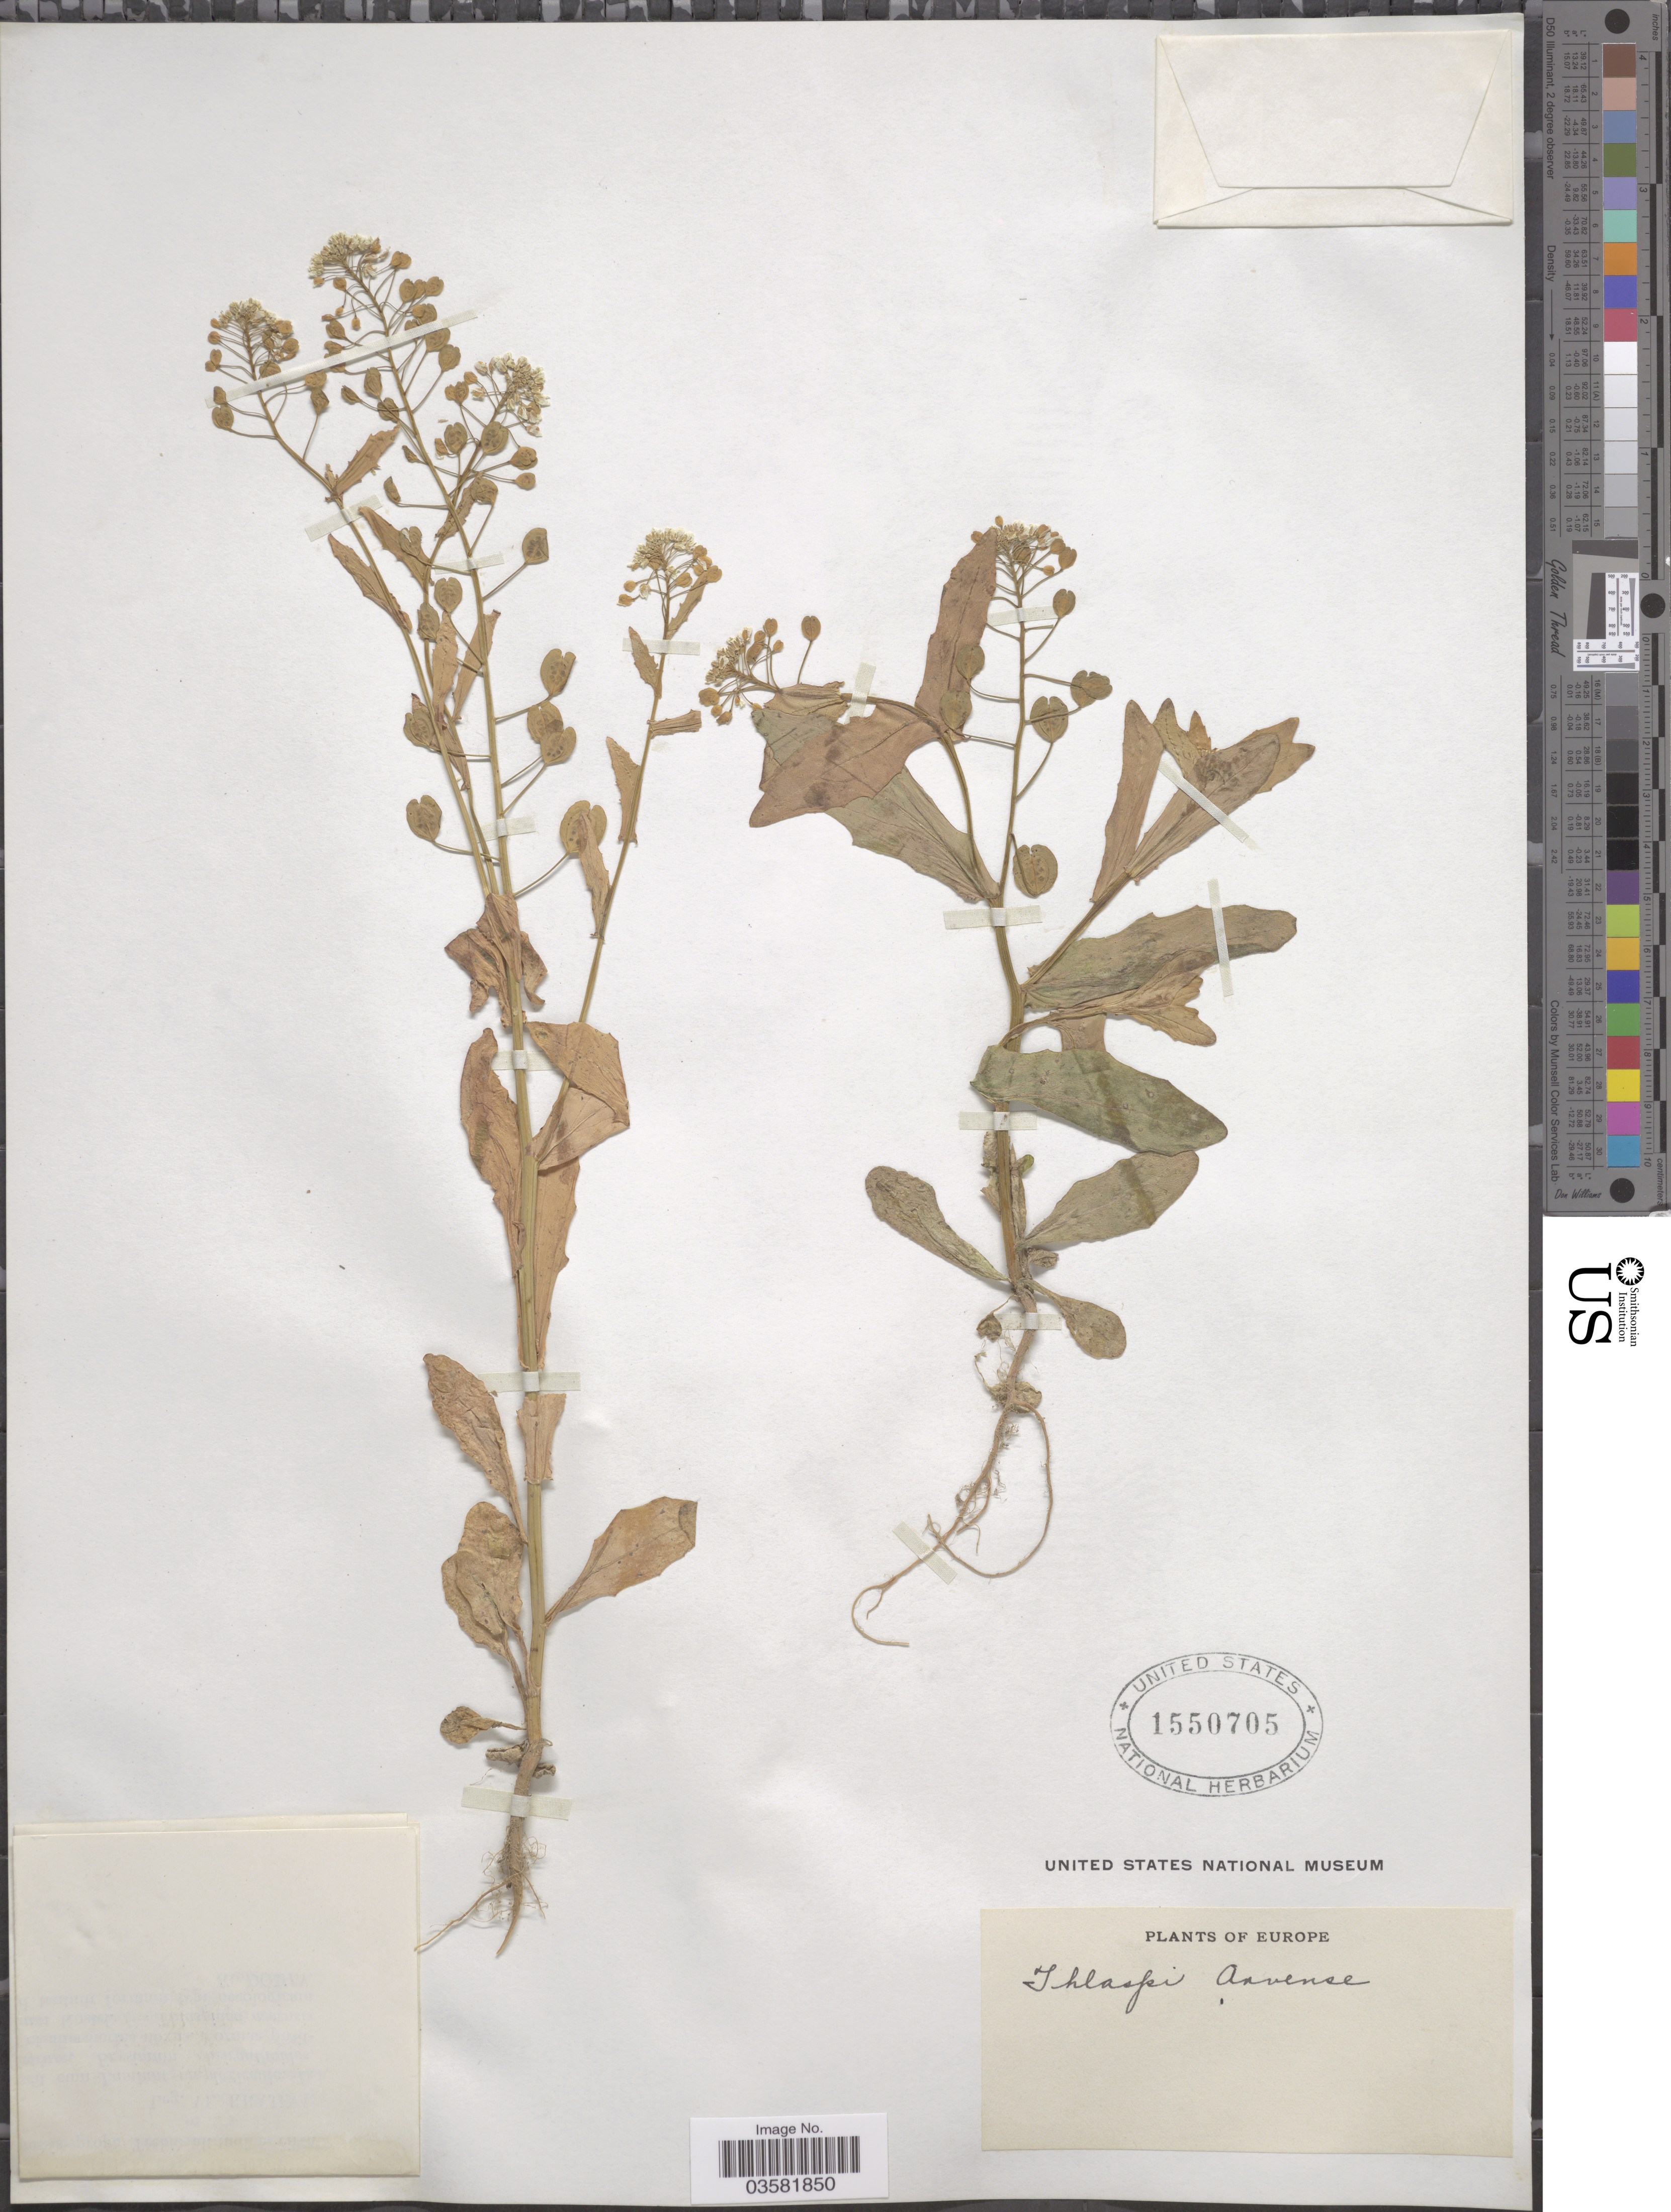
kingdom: Plantae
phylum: Tracheophyta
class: Magnoliopsida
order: Brassicales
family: Brassicaceae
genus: Thlaspi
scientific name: Thlaspi arvense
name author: L.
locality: Europe.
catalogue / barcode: US 1550705